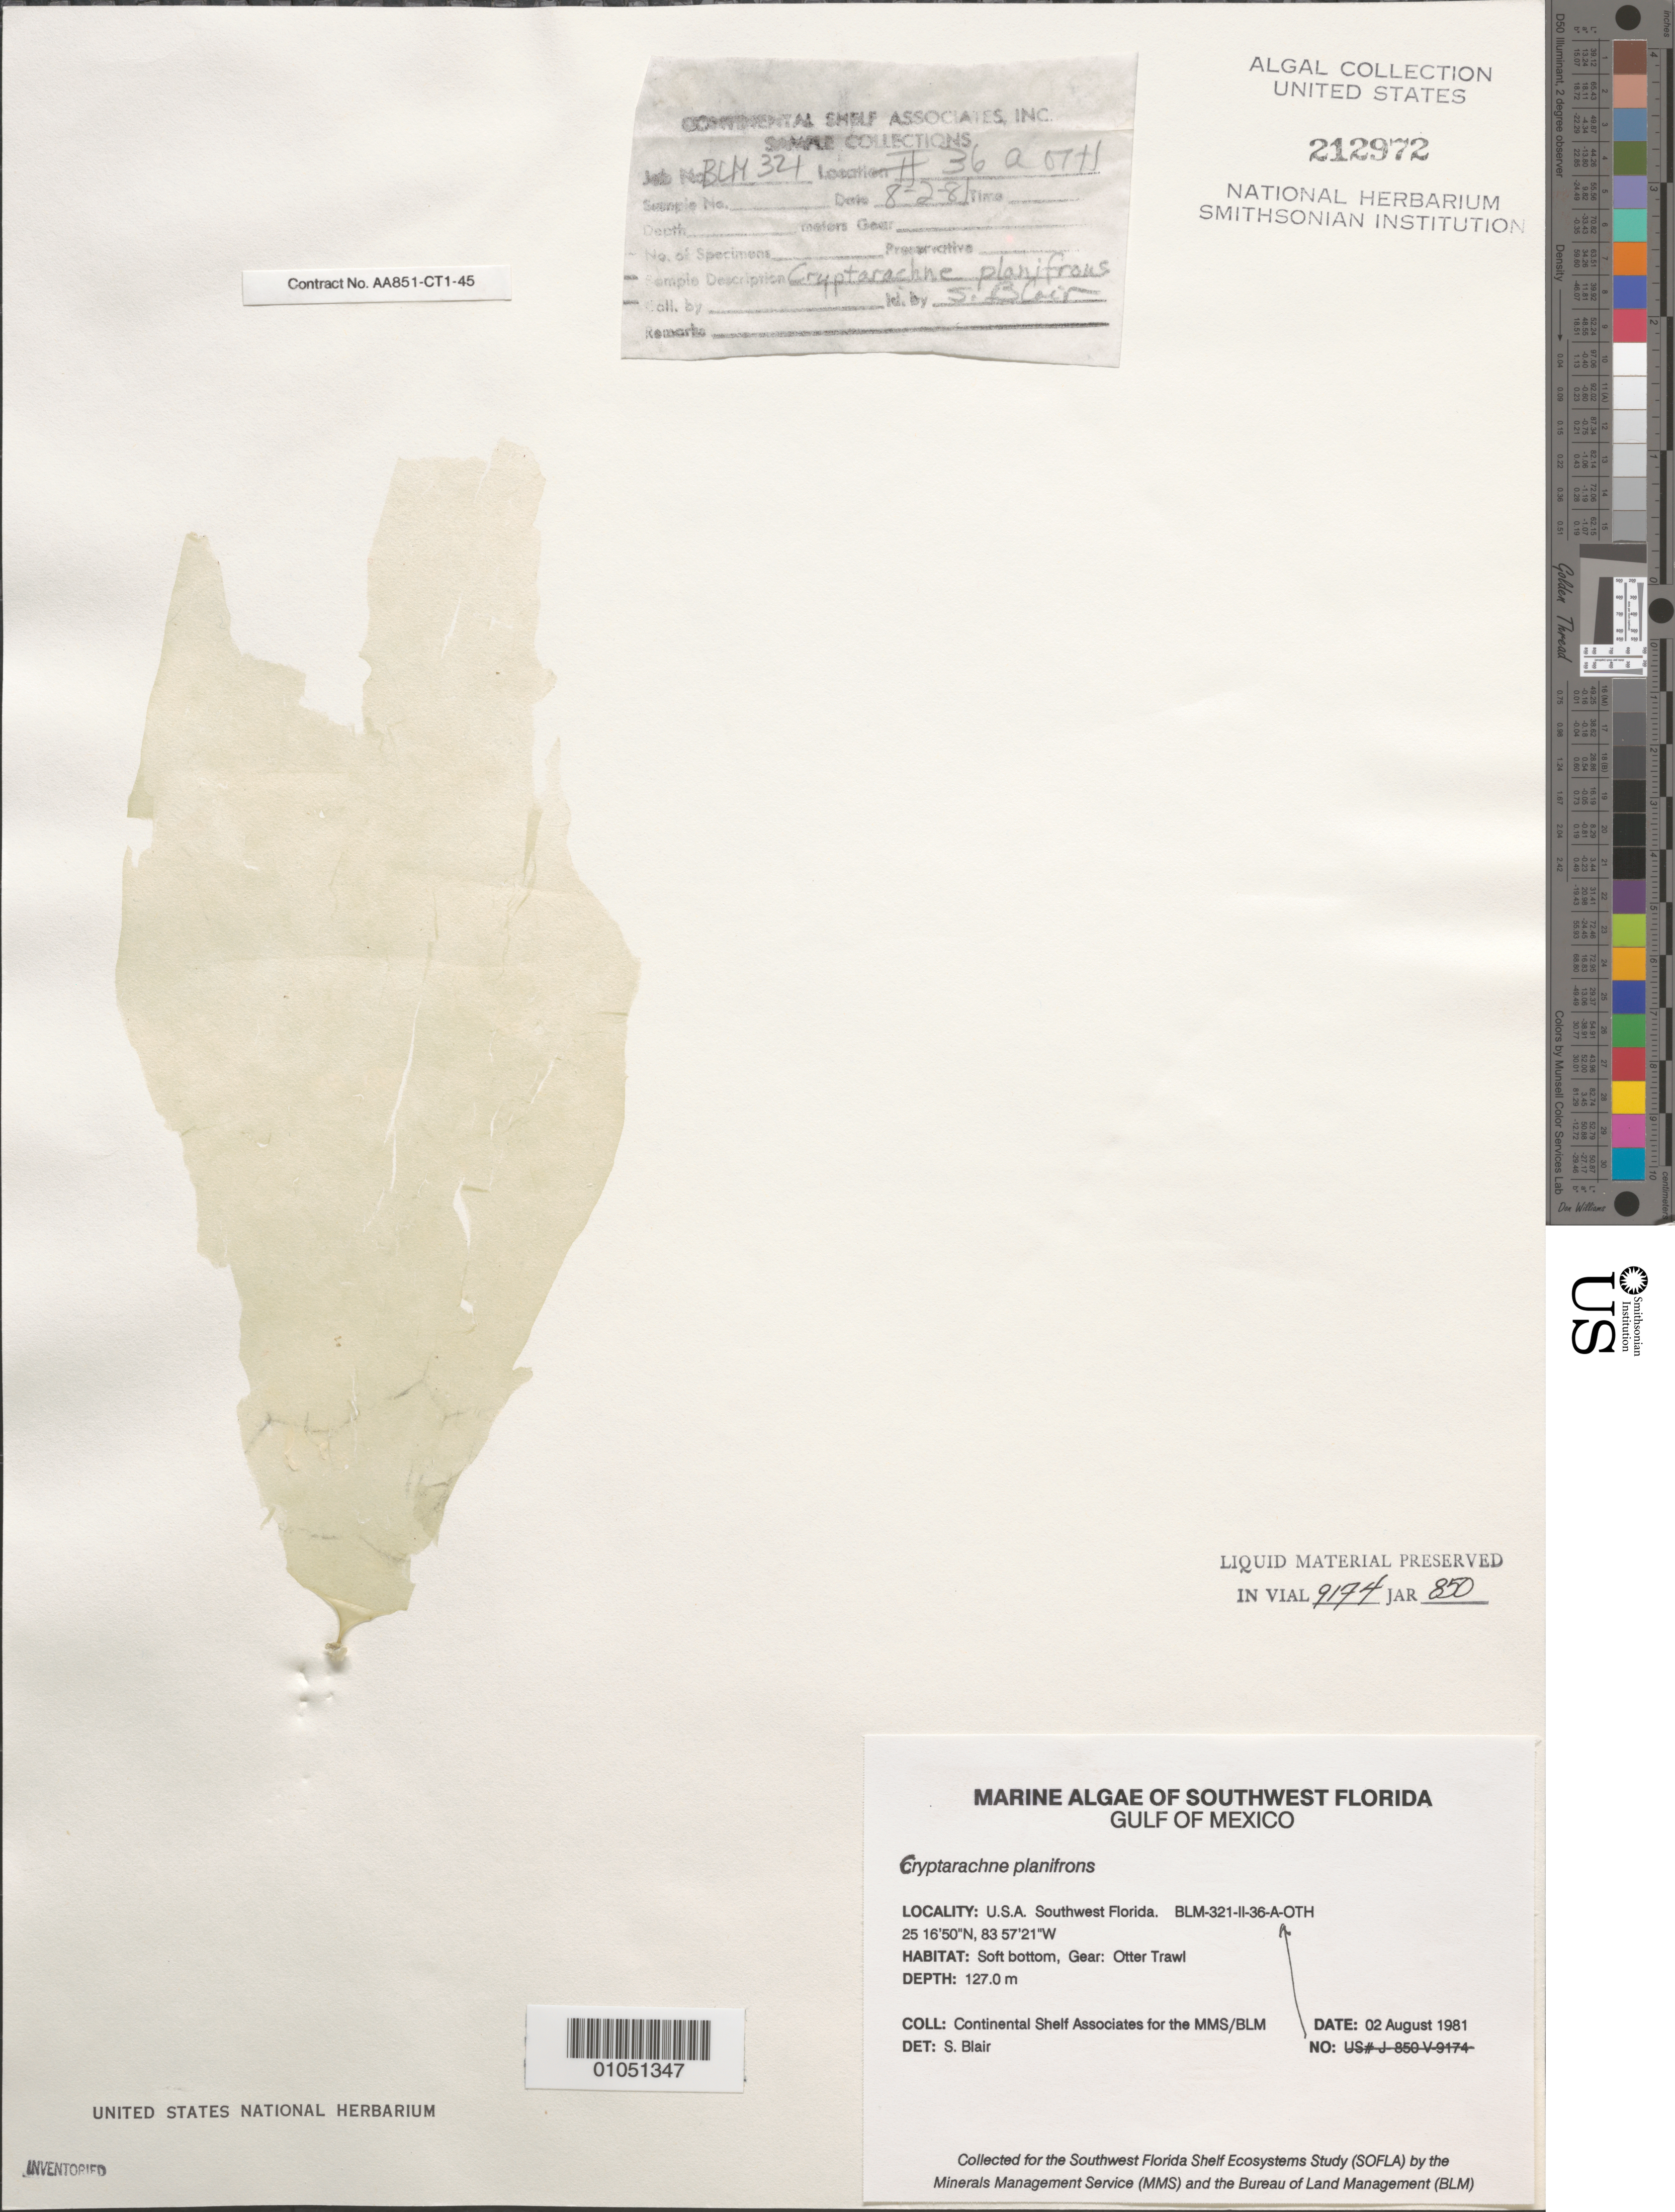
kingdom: Plantae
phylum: Rhodophyta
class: Florideophyceae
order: Rhodymeniales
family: Rhodymeniaceae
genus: Chrysymenia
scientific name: Chrysymenia planifrons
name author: (Melvill) J. Agardh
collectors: Continental Shelf Associates for the MMS/BLM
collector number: BLM-321-II-36-A-OTH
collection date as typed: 02 Aug 1981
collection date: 1981-08-02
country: United States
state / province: Florida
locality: Gulf of Mexico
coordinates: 25 16'50"N, 83 57'21"W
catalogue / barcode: US 212972